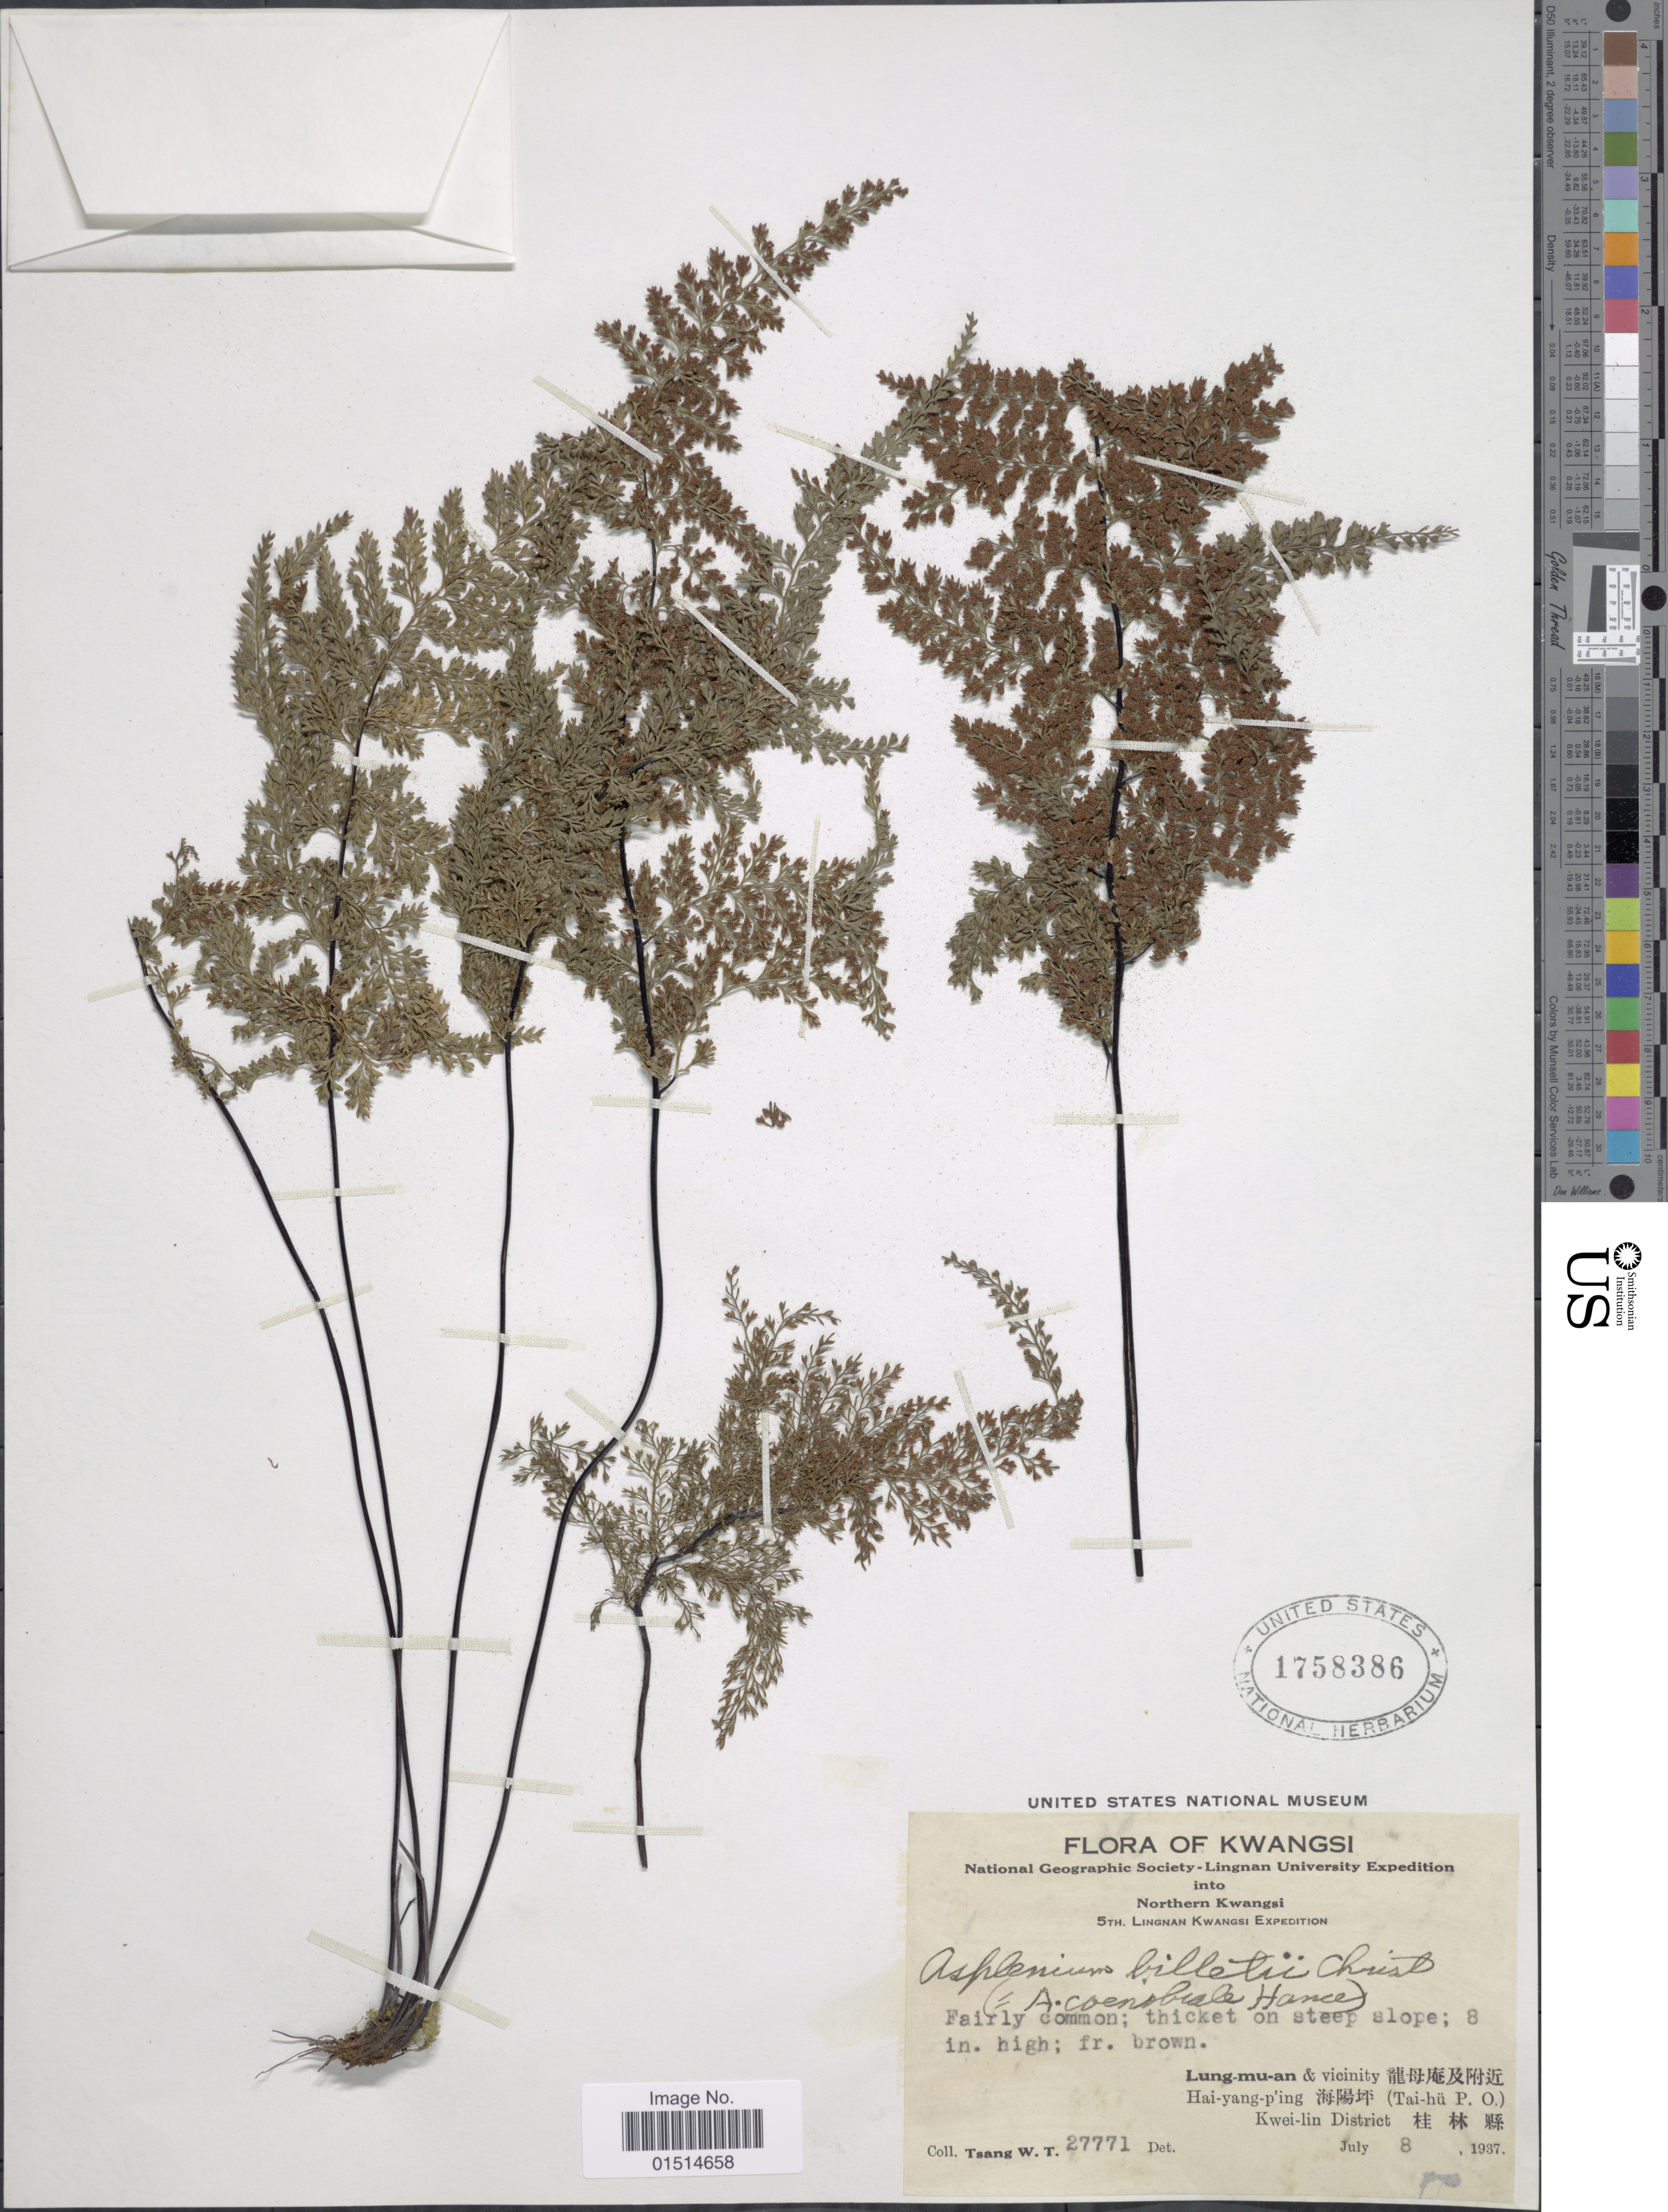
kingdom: Plantae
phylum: Tracheophyta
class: Polypodiopsida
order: Polypodiales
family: Aspleniaceae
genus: Asplenium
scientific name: Asplenium coenobiale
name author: Hance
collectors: W. T. Tsang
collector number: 27771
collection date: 1937-07-08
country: China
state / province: Guangxi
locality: Kwangsi, Lung-mu-an & vicinity, Hai-yang-píng (Tai-hu P. O), Kwei-lin District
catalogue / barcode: US 1758386